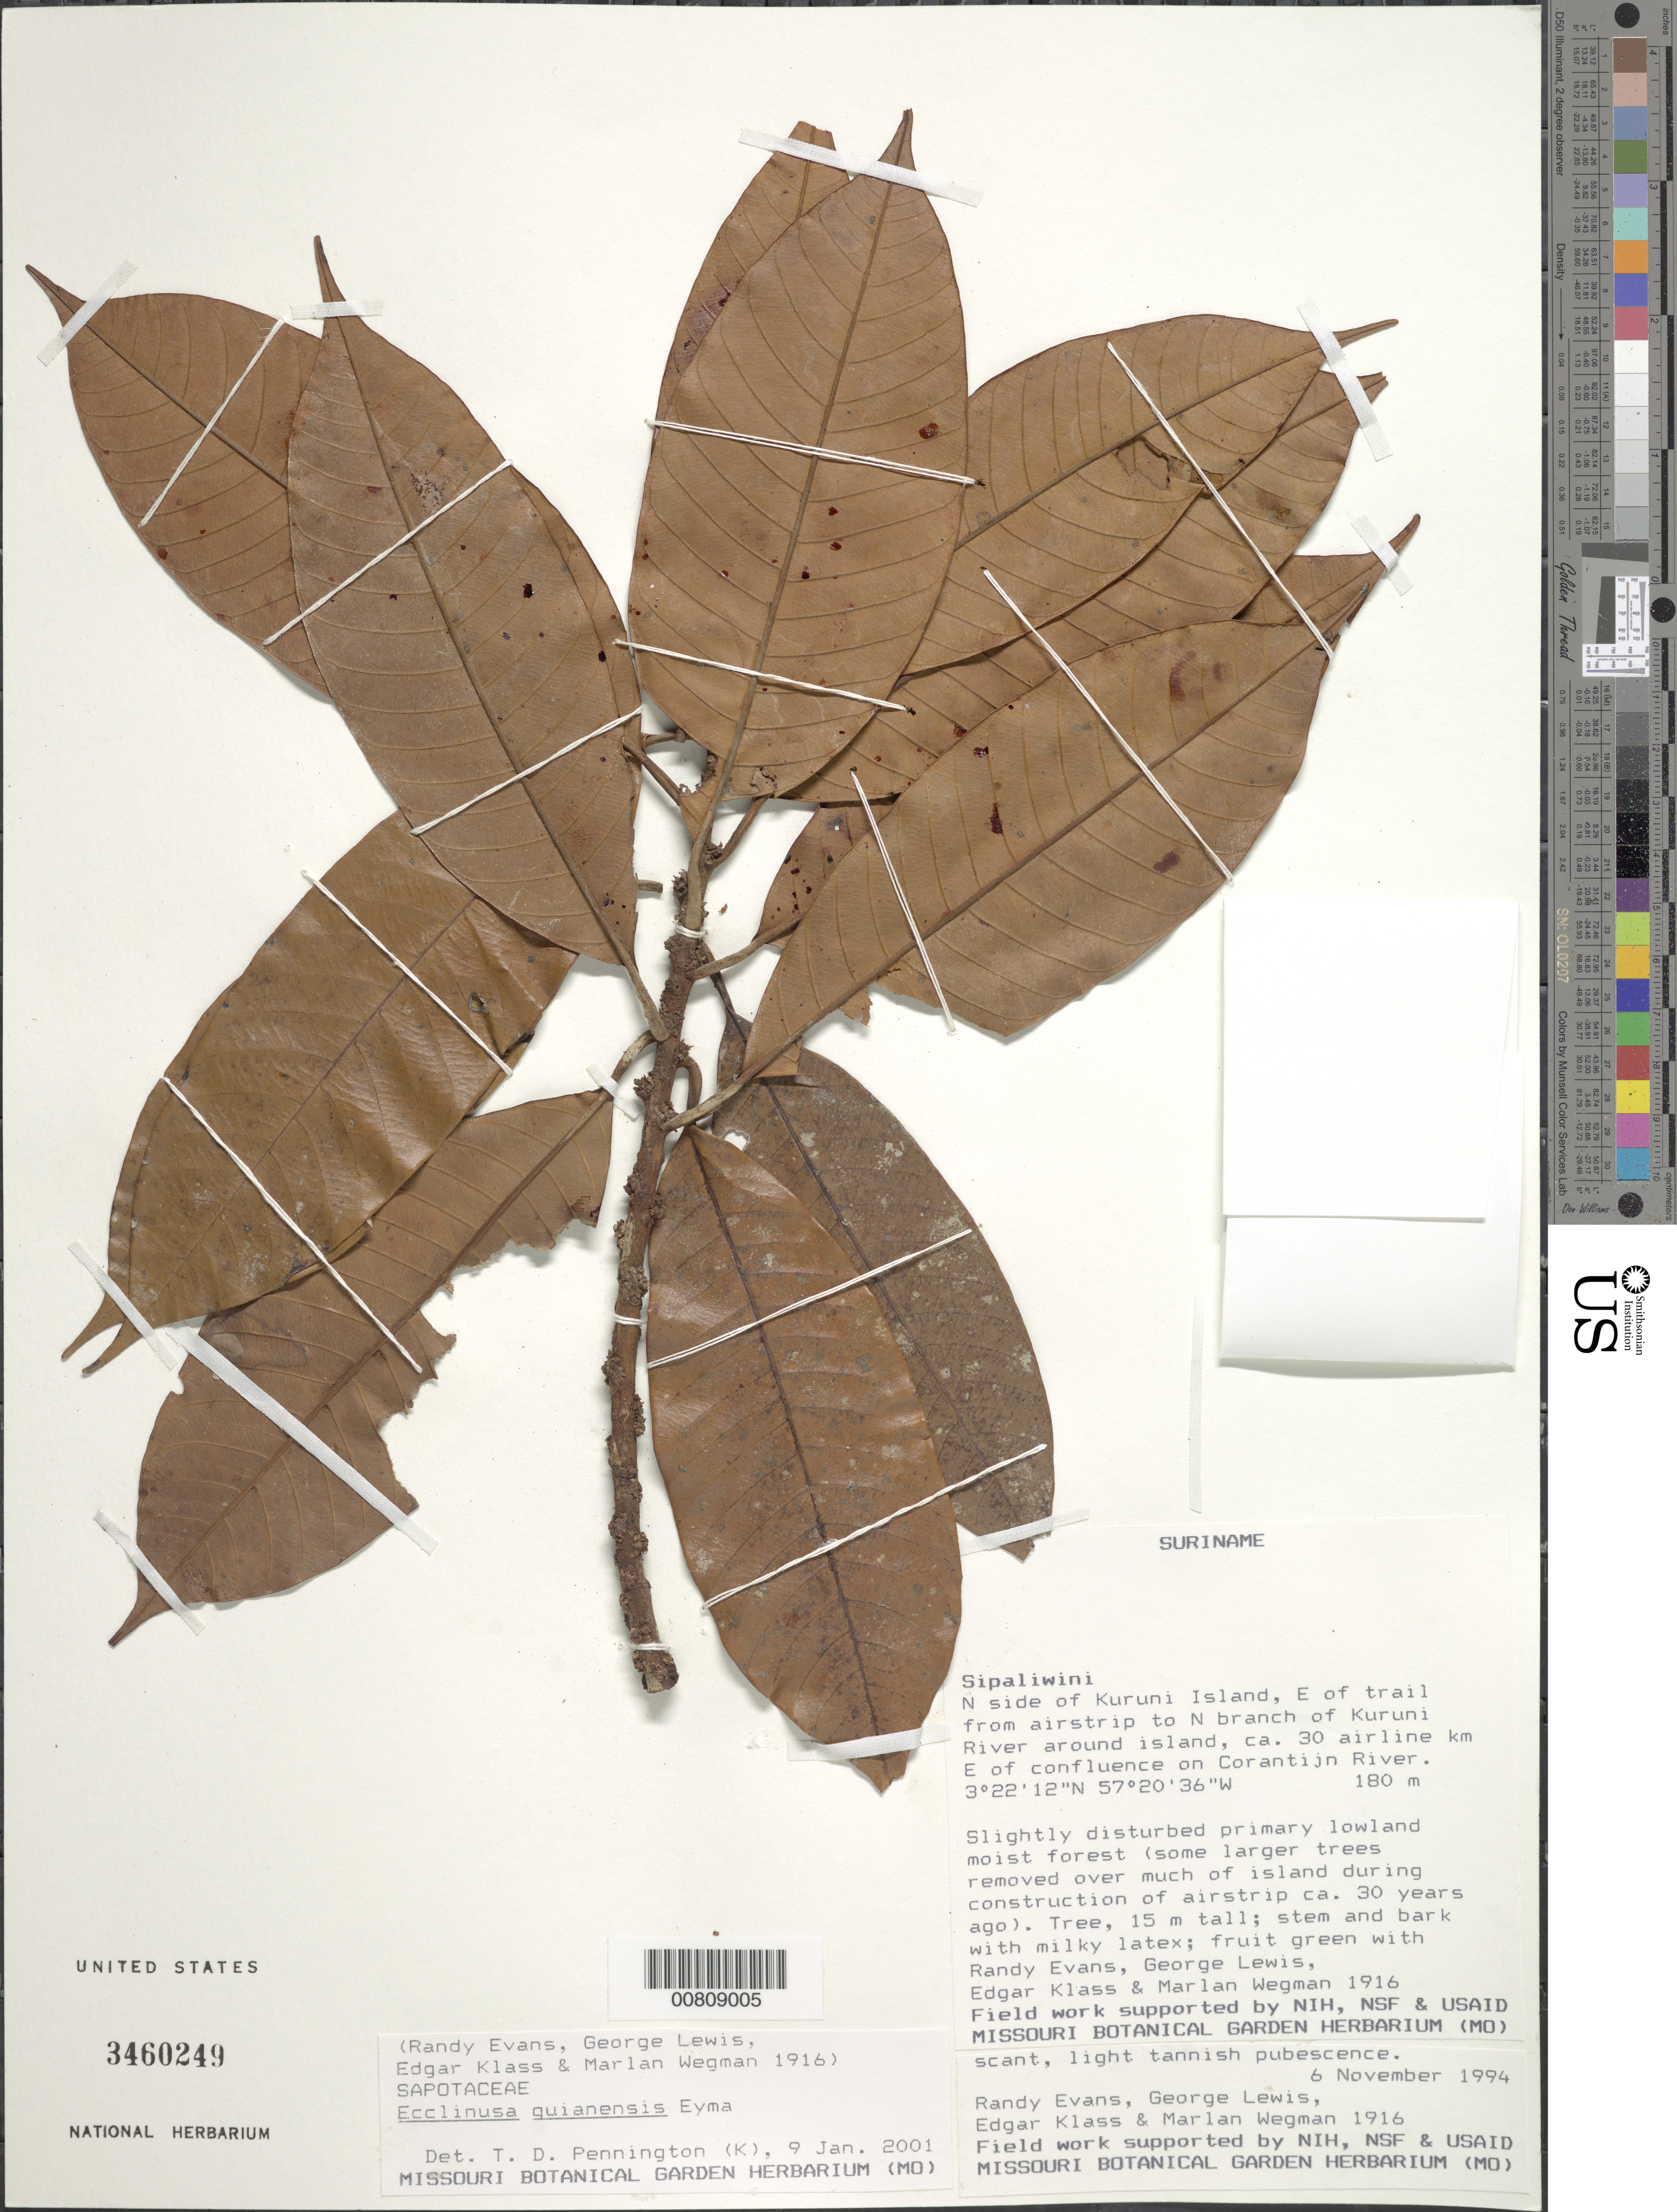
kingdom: Plantae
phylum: Tracheophyta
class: Magnoliopsida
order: Ericales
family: Sapotaceae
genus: Ecclinusa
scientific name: Ecclinusa guianensis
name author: Eyma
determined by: Pennington, T. D., (K)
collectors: R. Evans, G. Lewis, E. Klass & M. Wegman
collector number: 1916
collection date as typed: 6-Nov-94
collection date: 1994-11-06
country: Suriname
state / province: Sipaliwini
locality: Kuruni Island, N side, E of trail from airstrip to N branch of Kuruni R., ca 30 airline km E of confluence on Corantijn R.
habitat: Slightly disturbed primary lowland moist forest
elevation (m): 180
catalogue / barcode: US 3460249